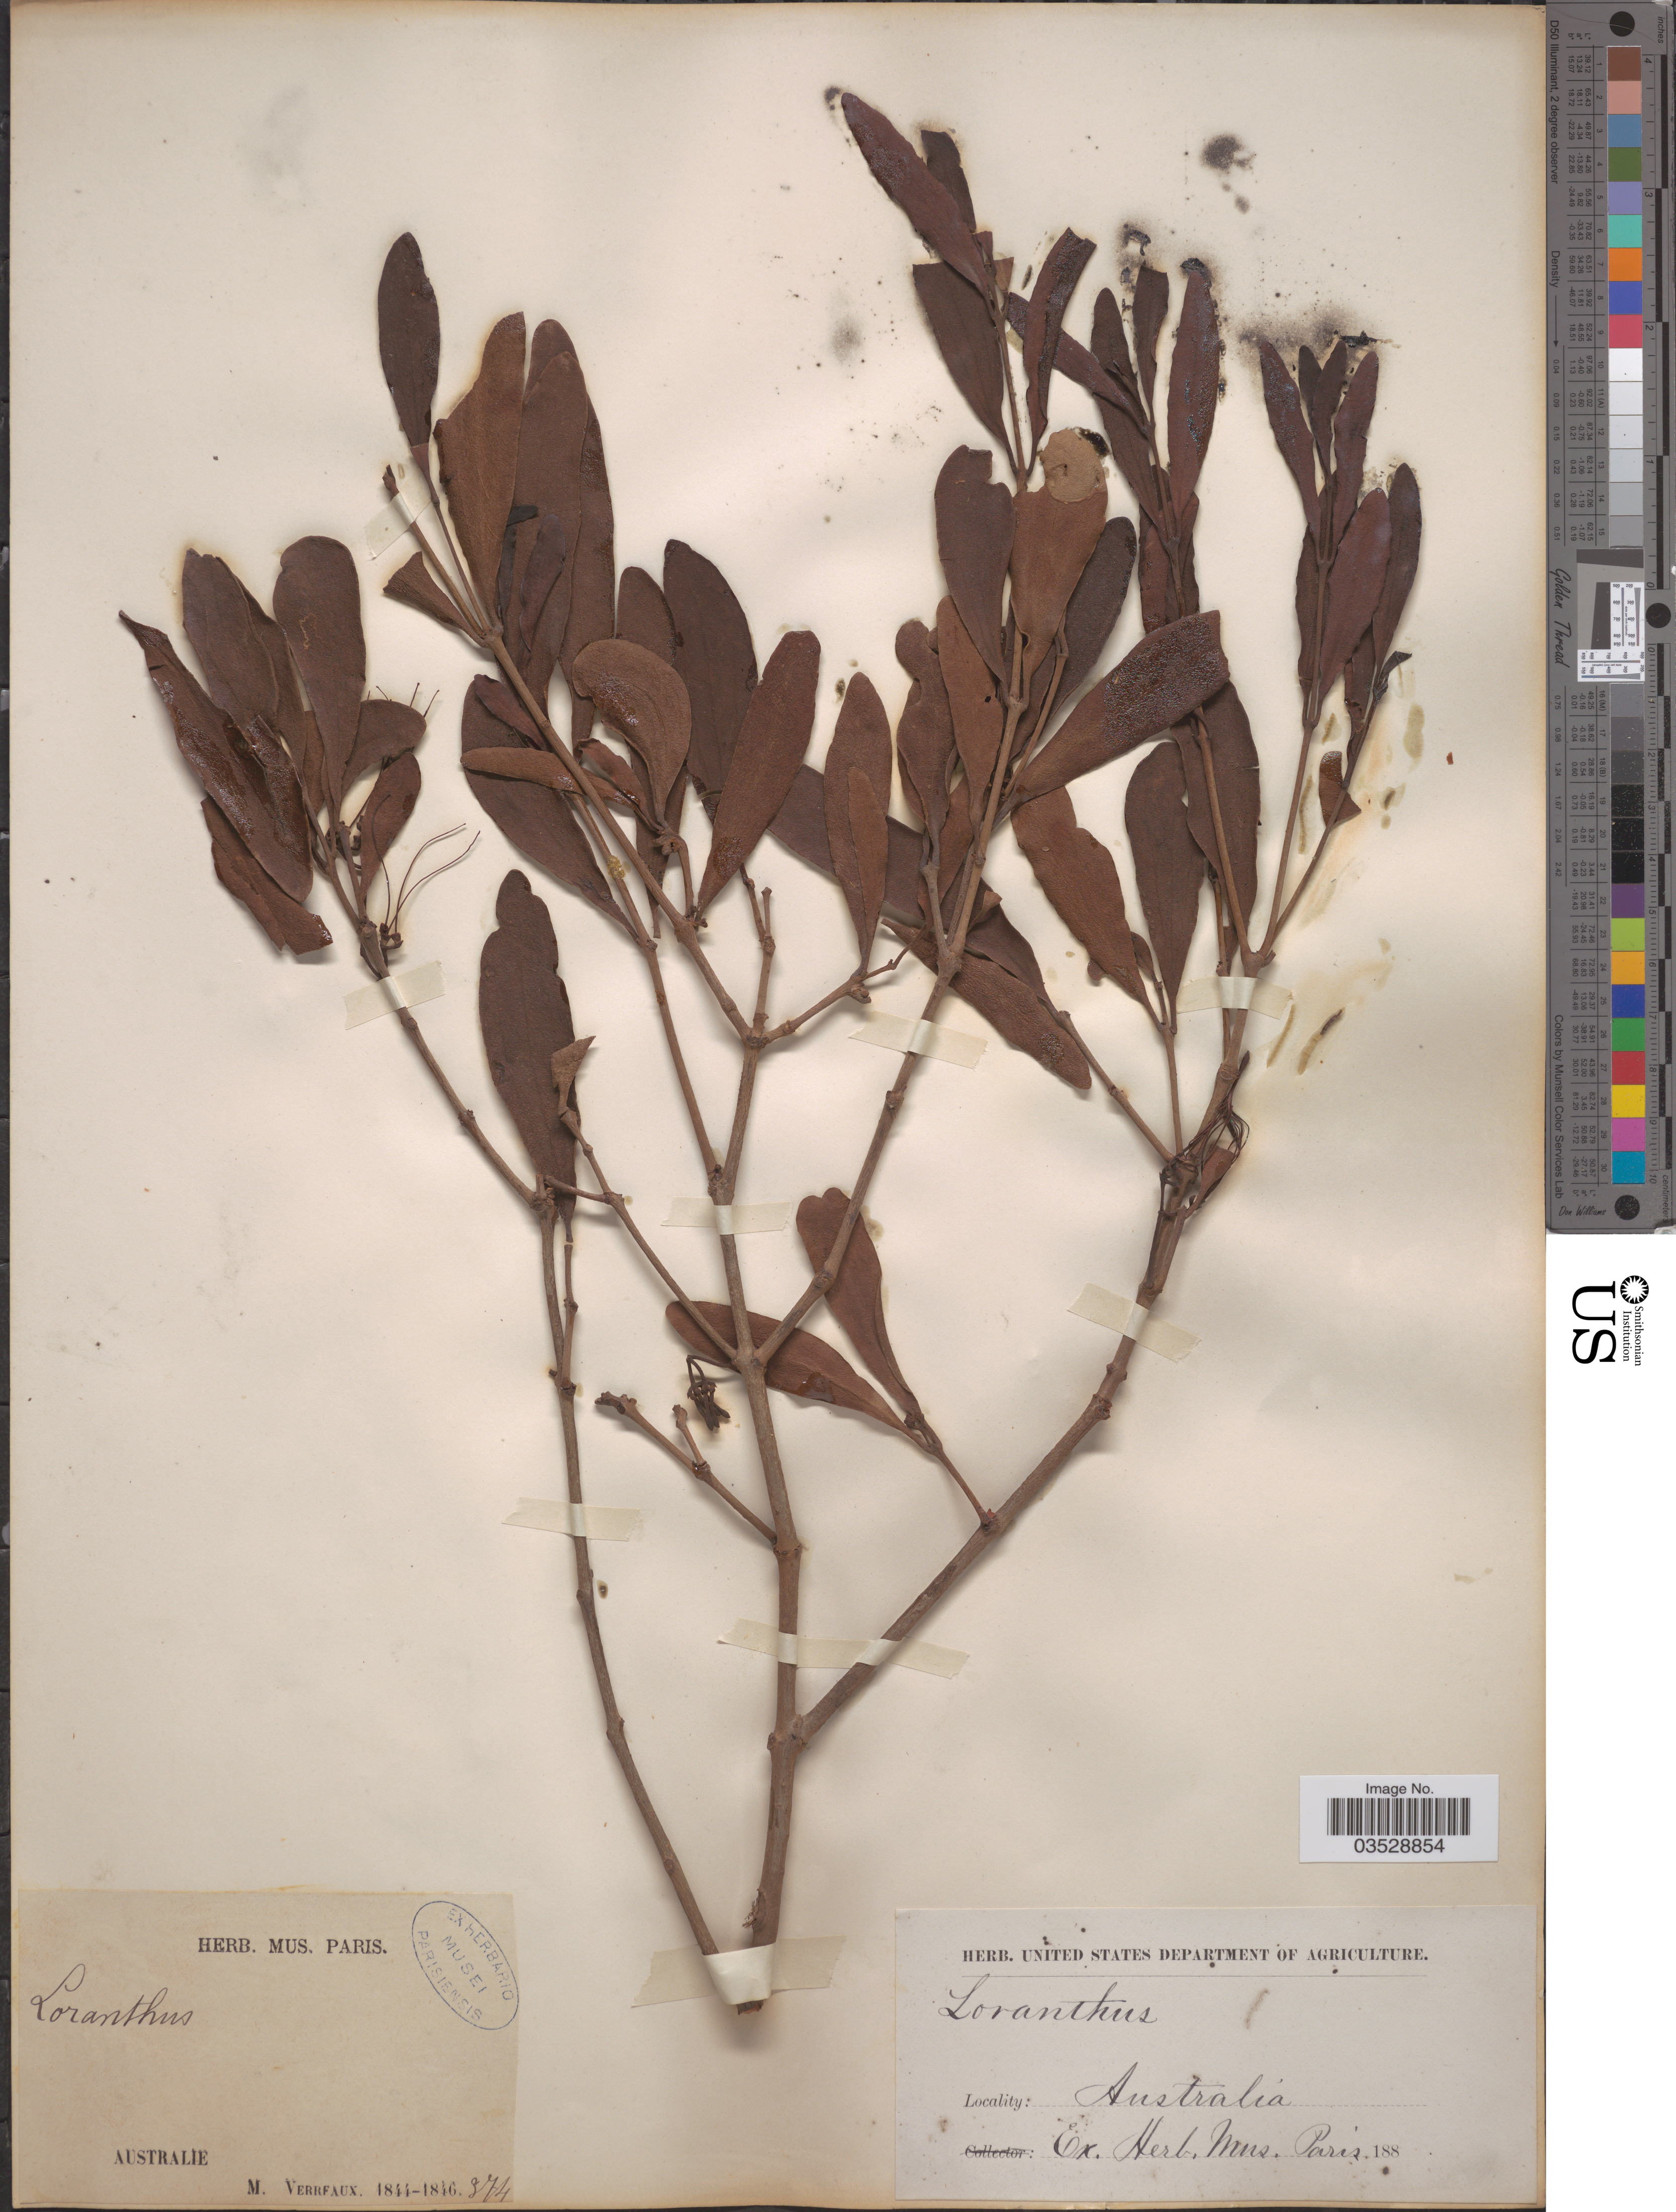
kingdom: Plantae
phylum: Tracheophyta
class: Magnoliopsida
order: Santalales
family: Loranthaceae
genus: Amyema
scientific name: Amyema sp.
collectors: M. Verreaux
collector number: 374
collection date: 1844/1846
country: Australia